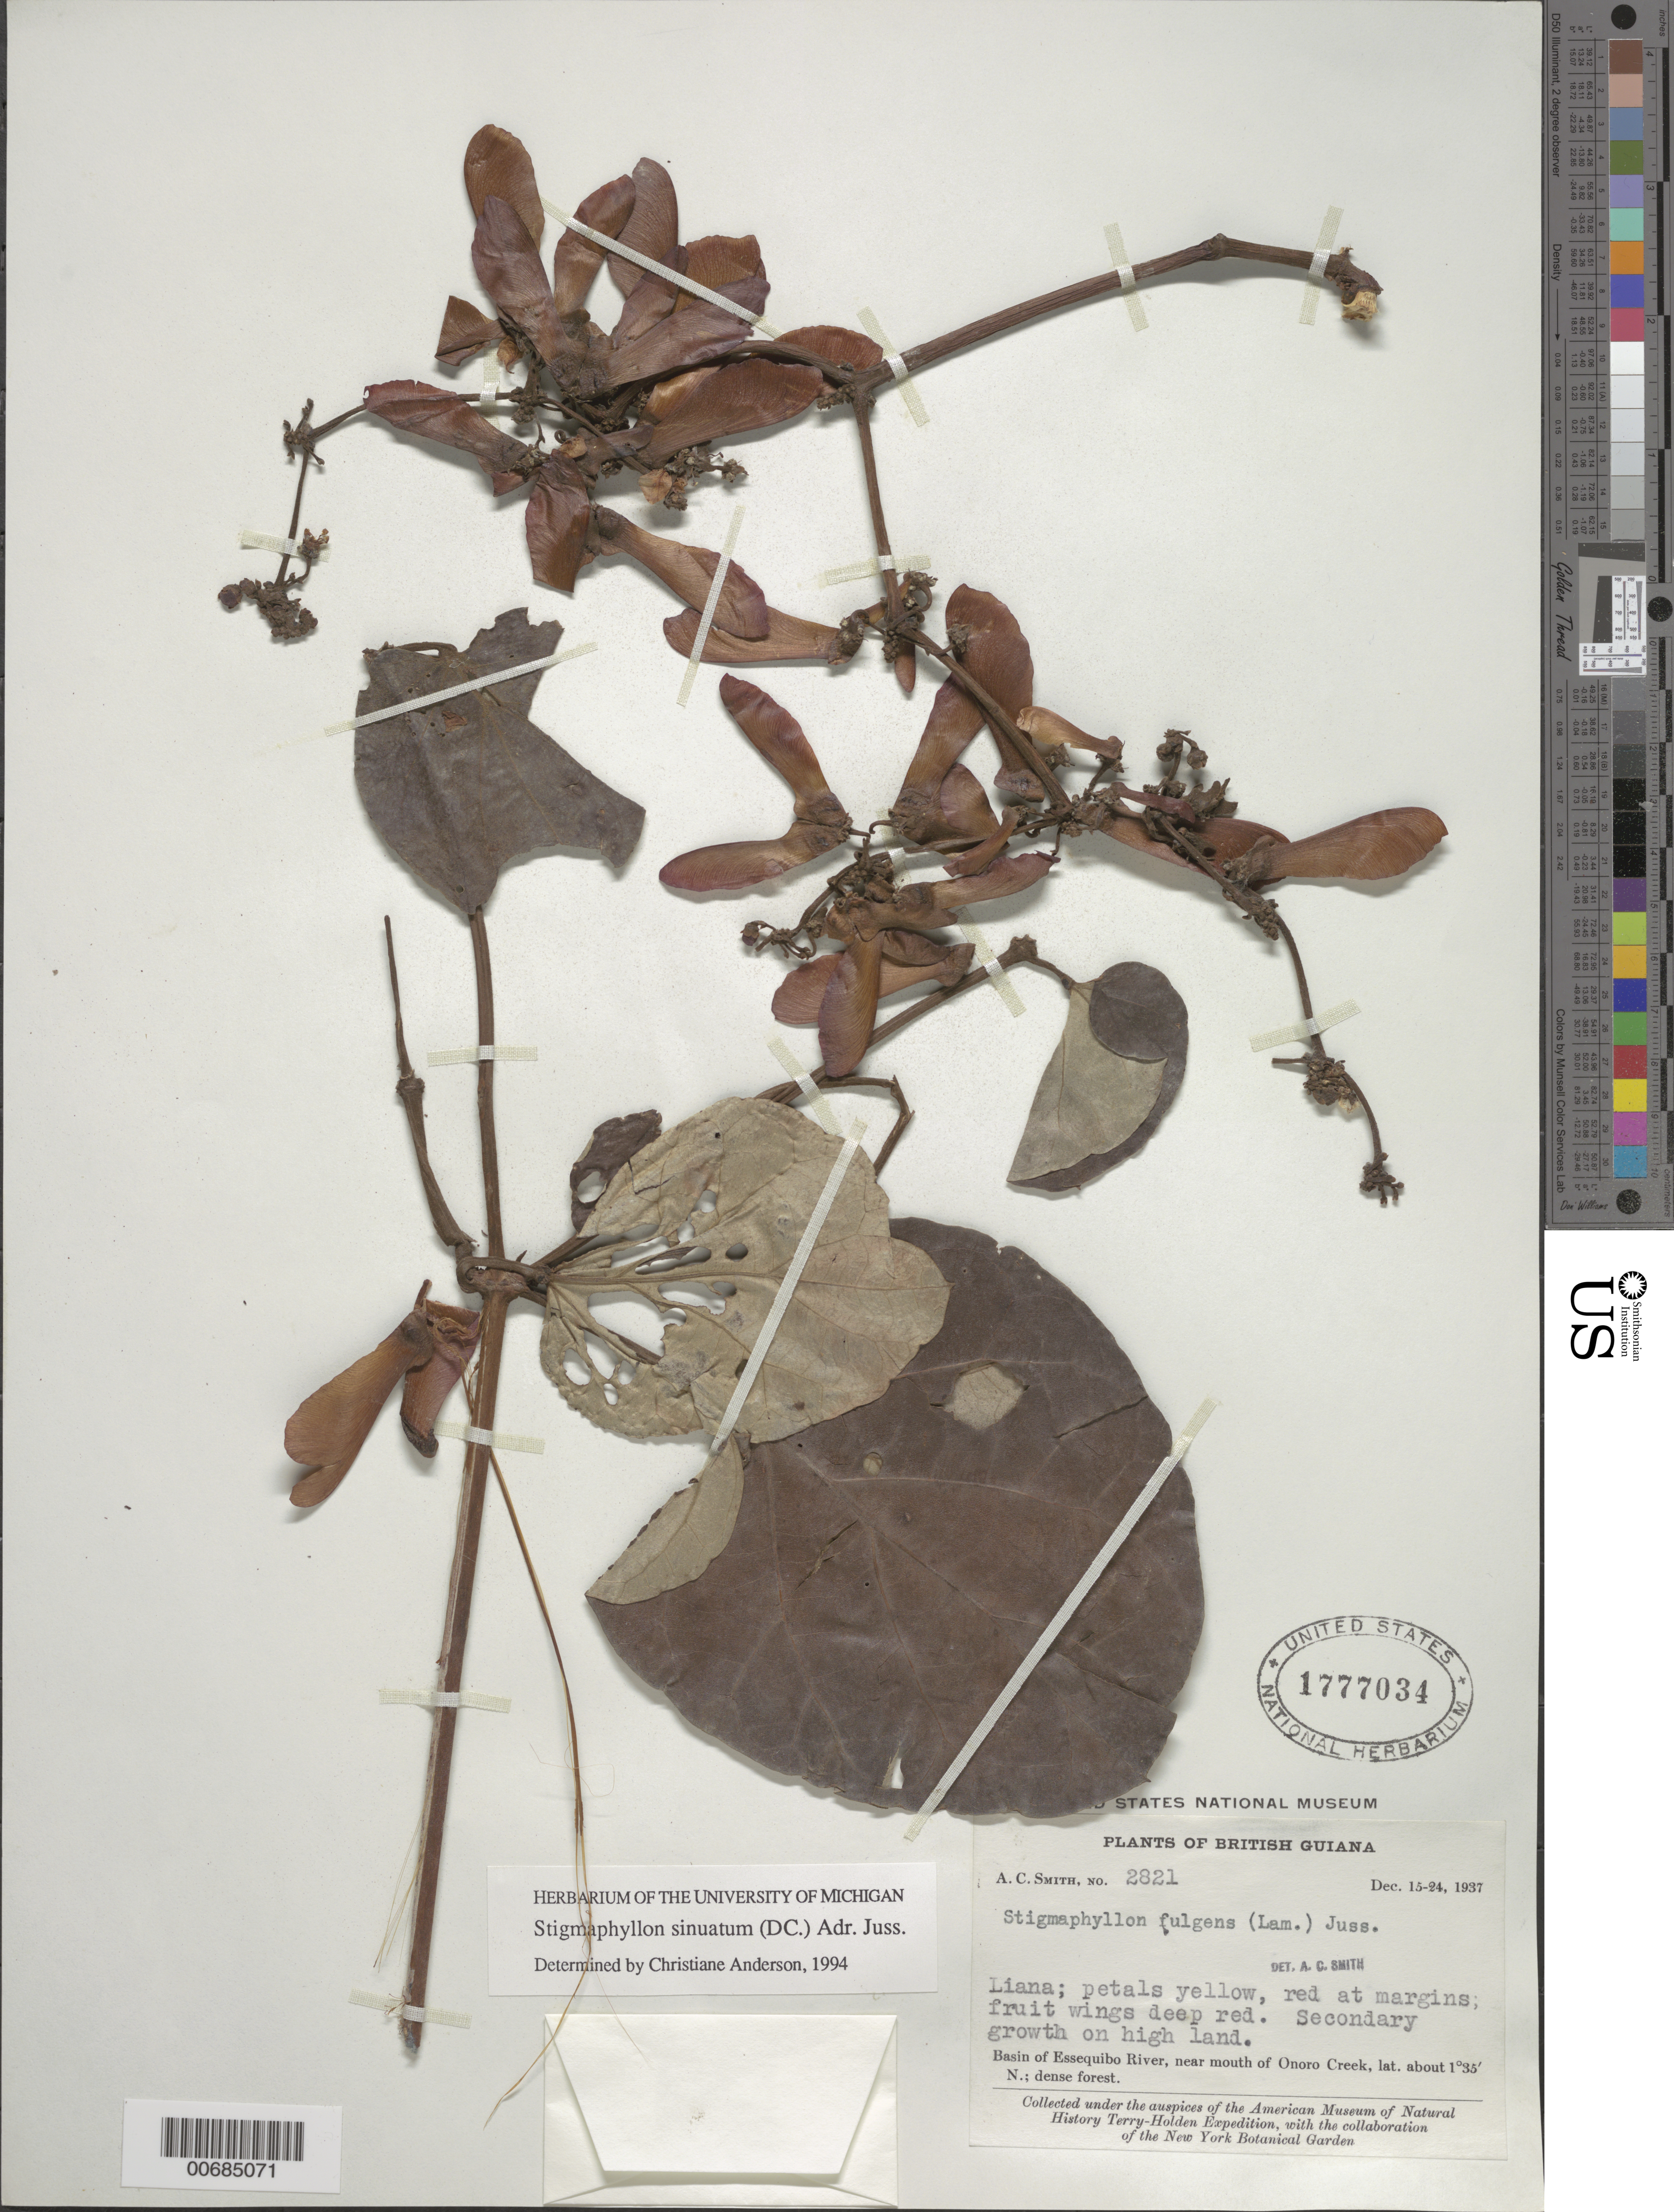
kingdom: Plantae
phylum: Tracheophyta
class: Magnoliopsida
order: Malpighiales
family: Malpighiaceae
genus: Stigmaphyllon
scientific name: Stigmaphyllon sinuatum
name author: (DC.) A. Juss.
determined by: Anderson, C.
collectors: A. C. Smith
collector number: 2821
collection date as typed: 15-Dec-37 to 24-Dec-37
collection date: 1937-12-15/1937-12-24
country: Guyana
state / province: U. Takutu-U. Essequibo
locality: Onoro Creek (near mouth), Essequibo River basin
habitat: Secondary growth on high land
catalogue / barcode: US 1777034